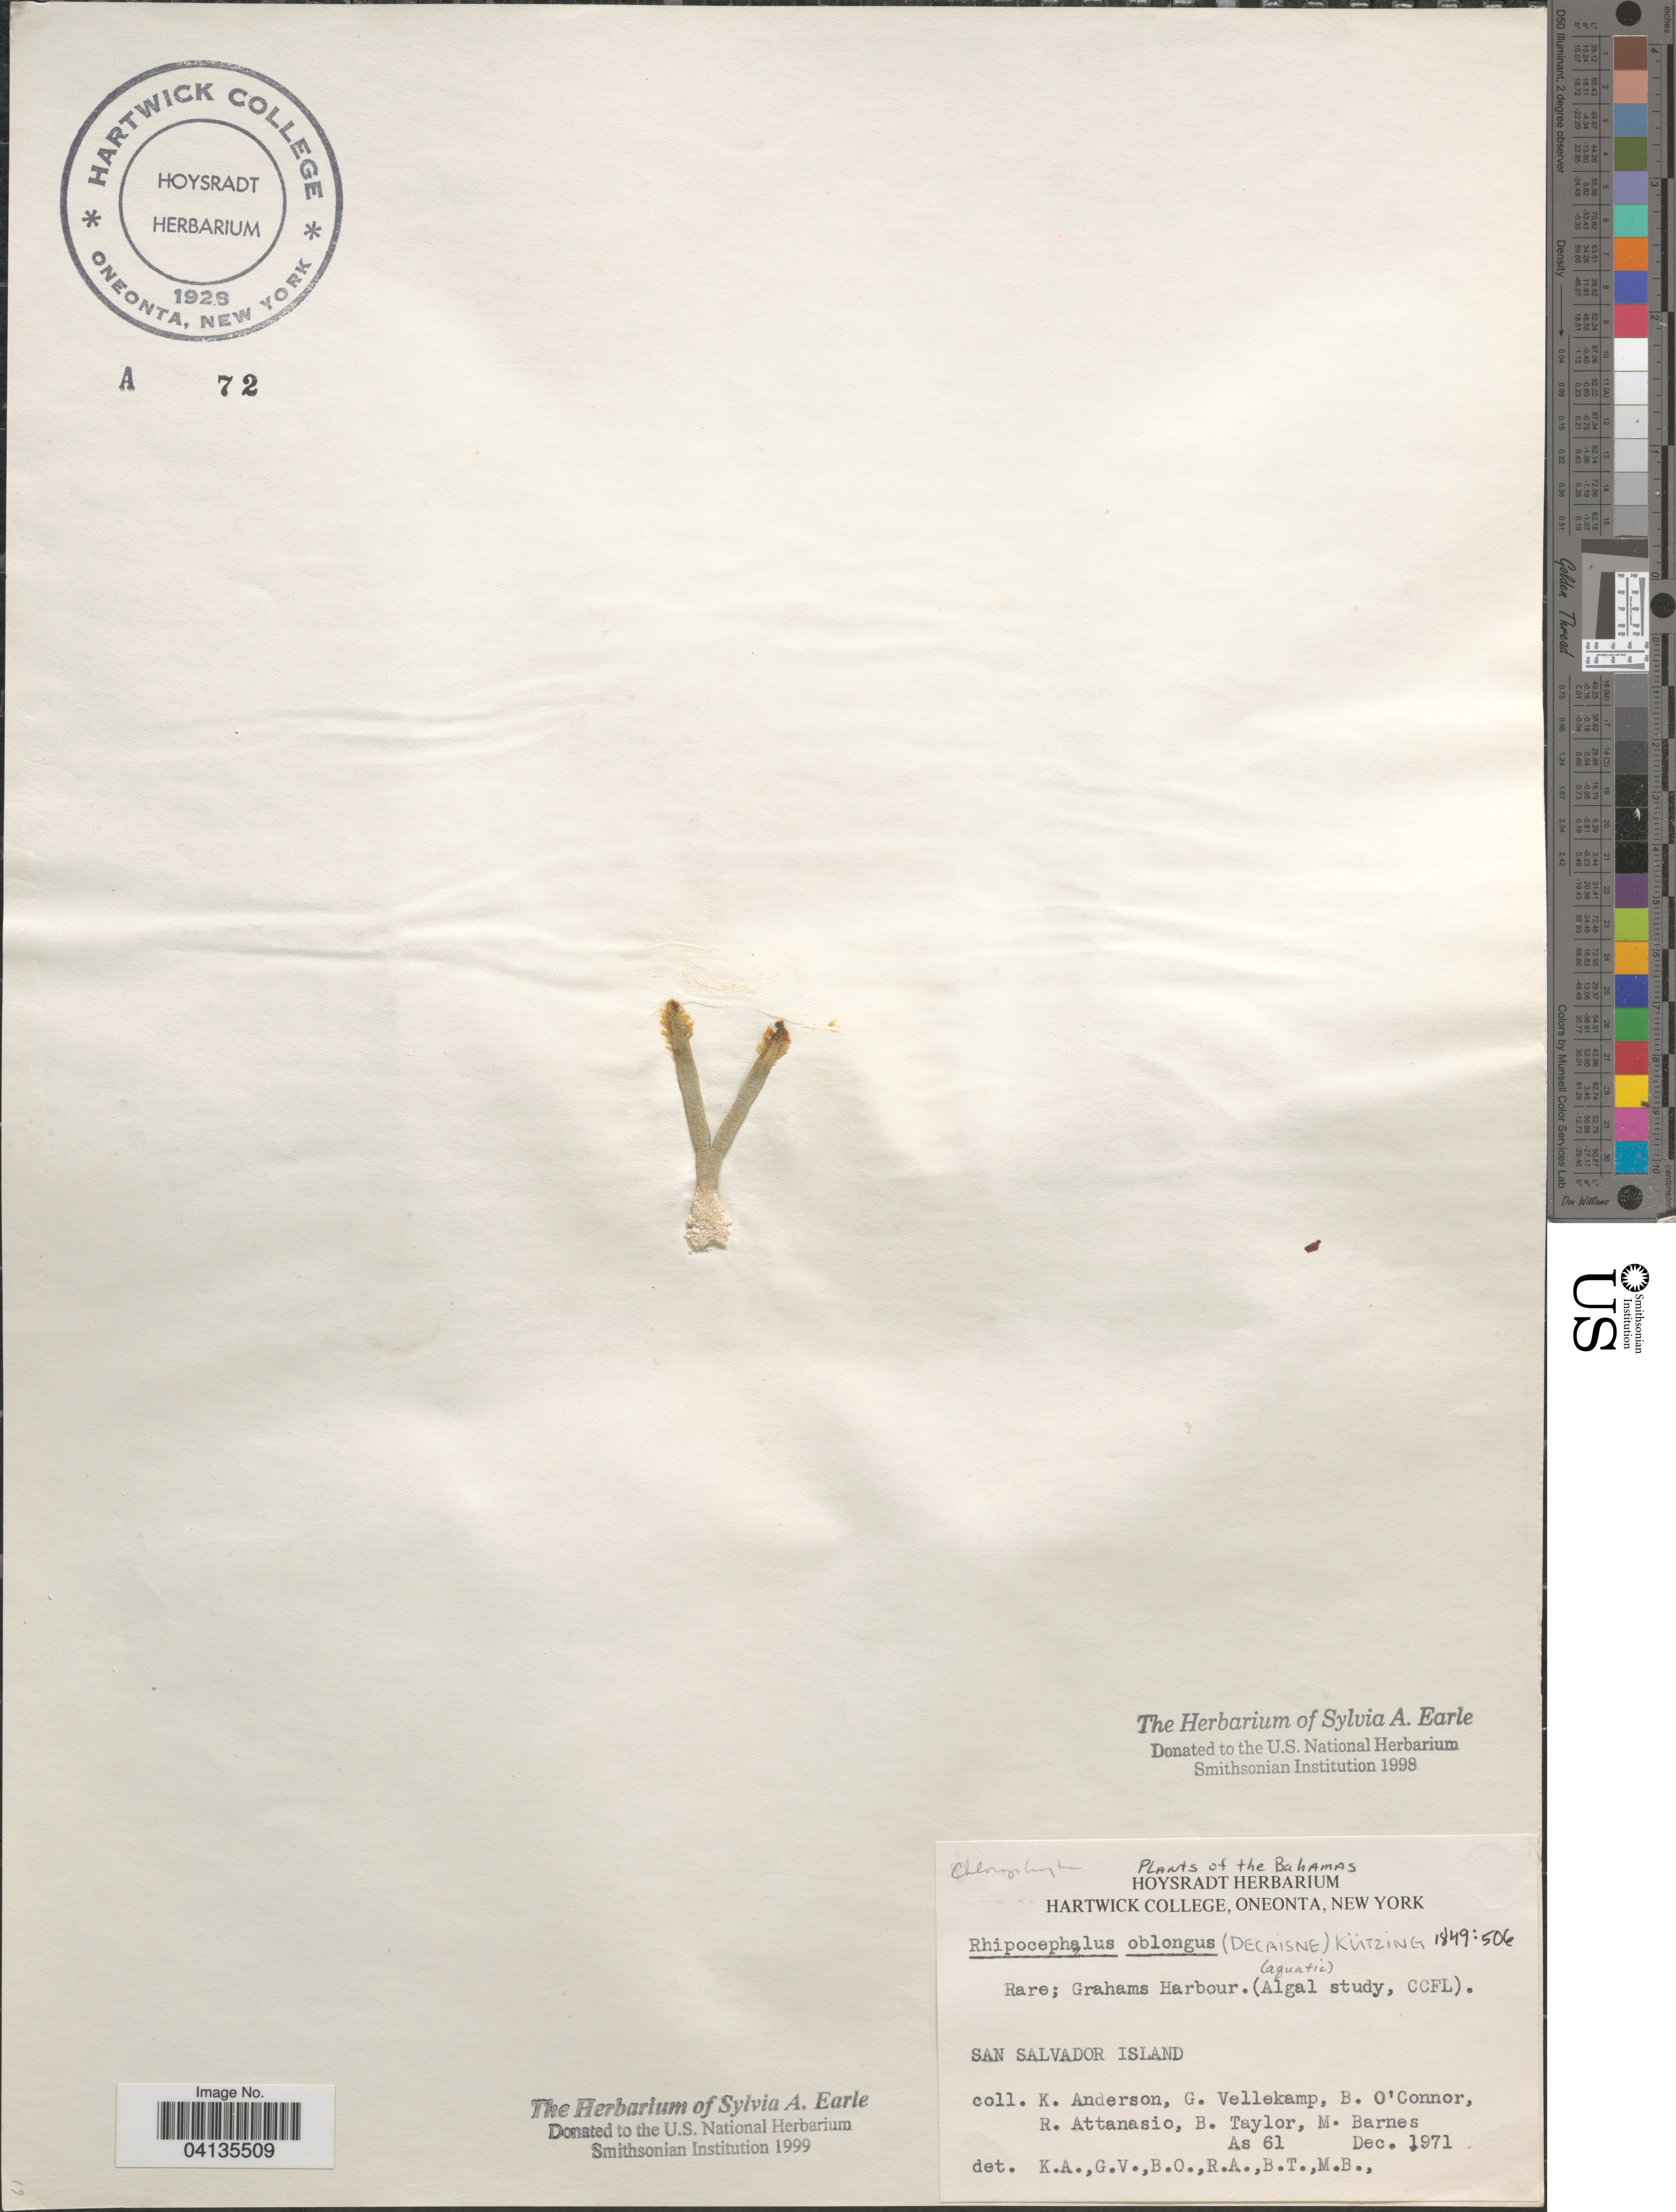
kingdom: Plantae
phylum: Chlorophyta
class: Ulvophyceae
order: Bryopsidales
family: Udoteaceae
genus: Rhipocephalus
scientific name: Rhipocephalus oblongus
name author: (Decne.) Kütz.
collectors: K. Anderson, G. Vellekamp, B. O'Connor, R. Attanasio & et al.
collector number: As61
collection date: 1971-12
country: Bahamas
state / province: San Salvador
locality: Grahams Harbour. (Algal study, CCFL). San Salvador Island.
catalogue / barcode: US 329144